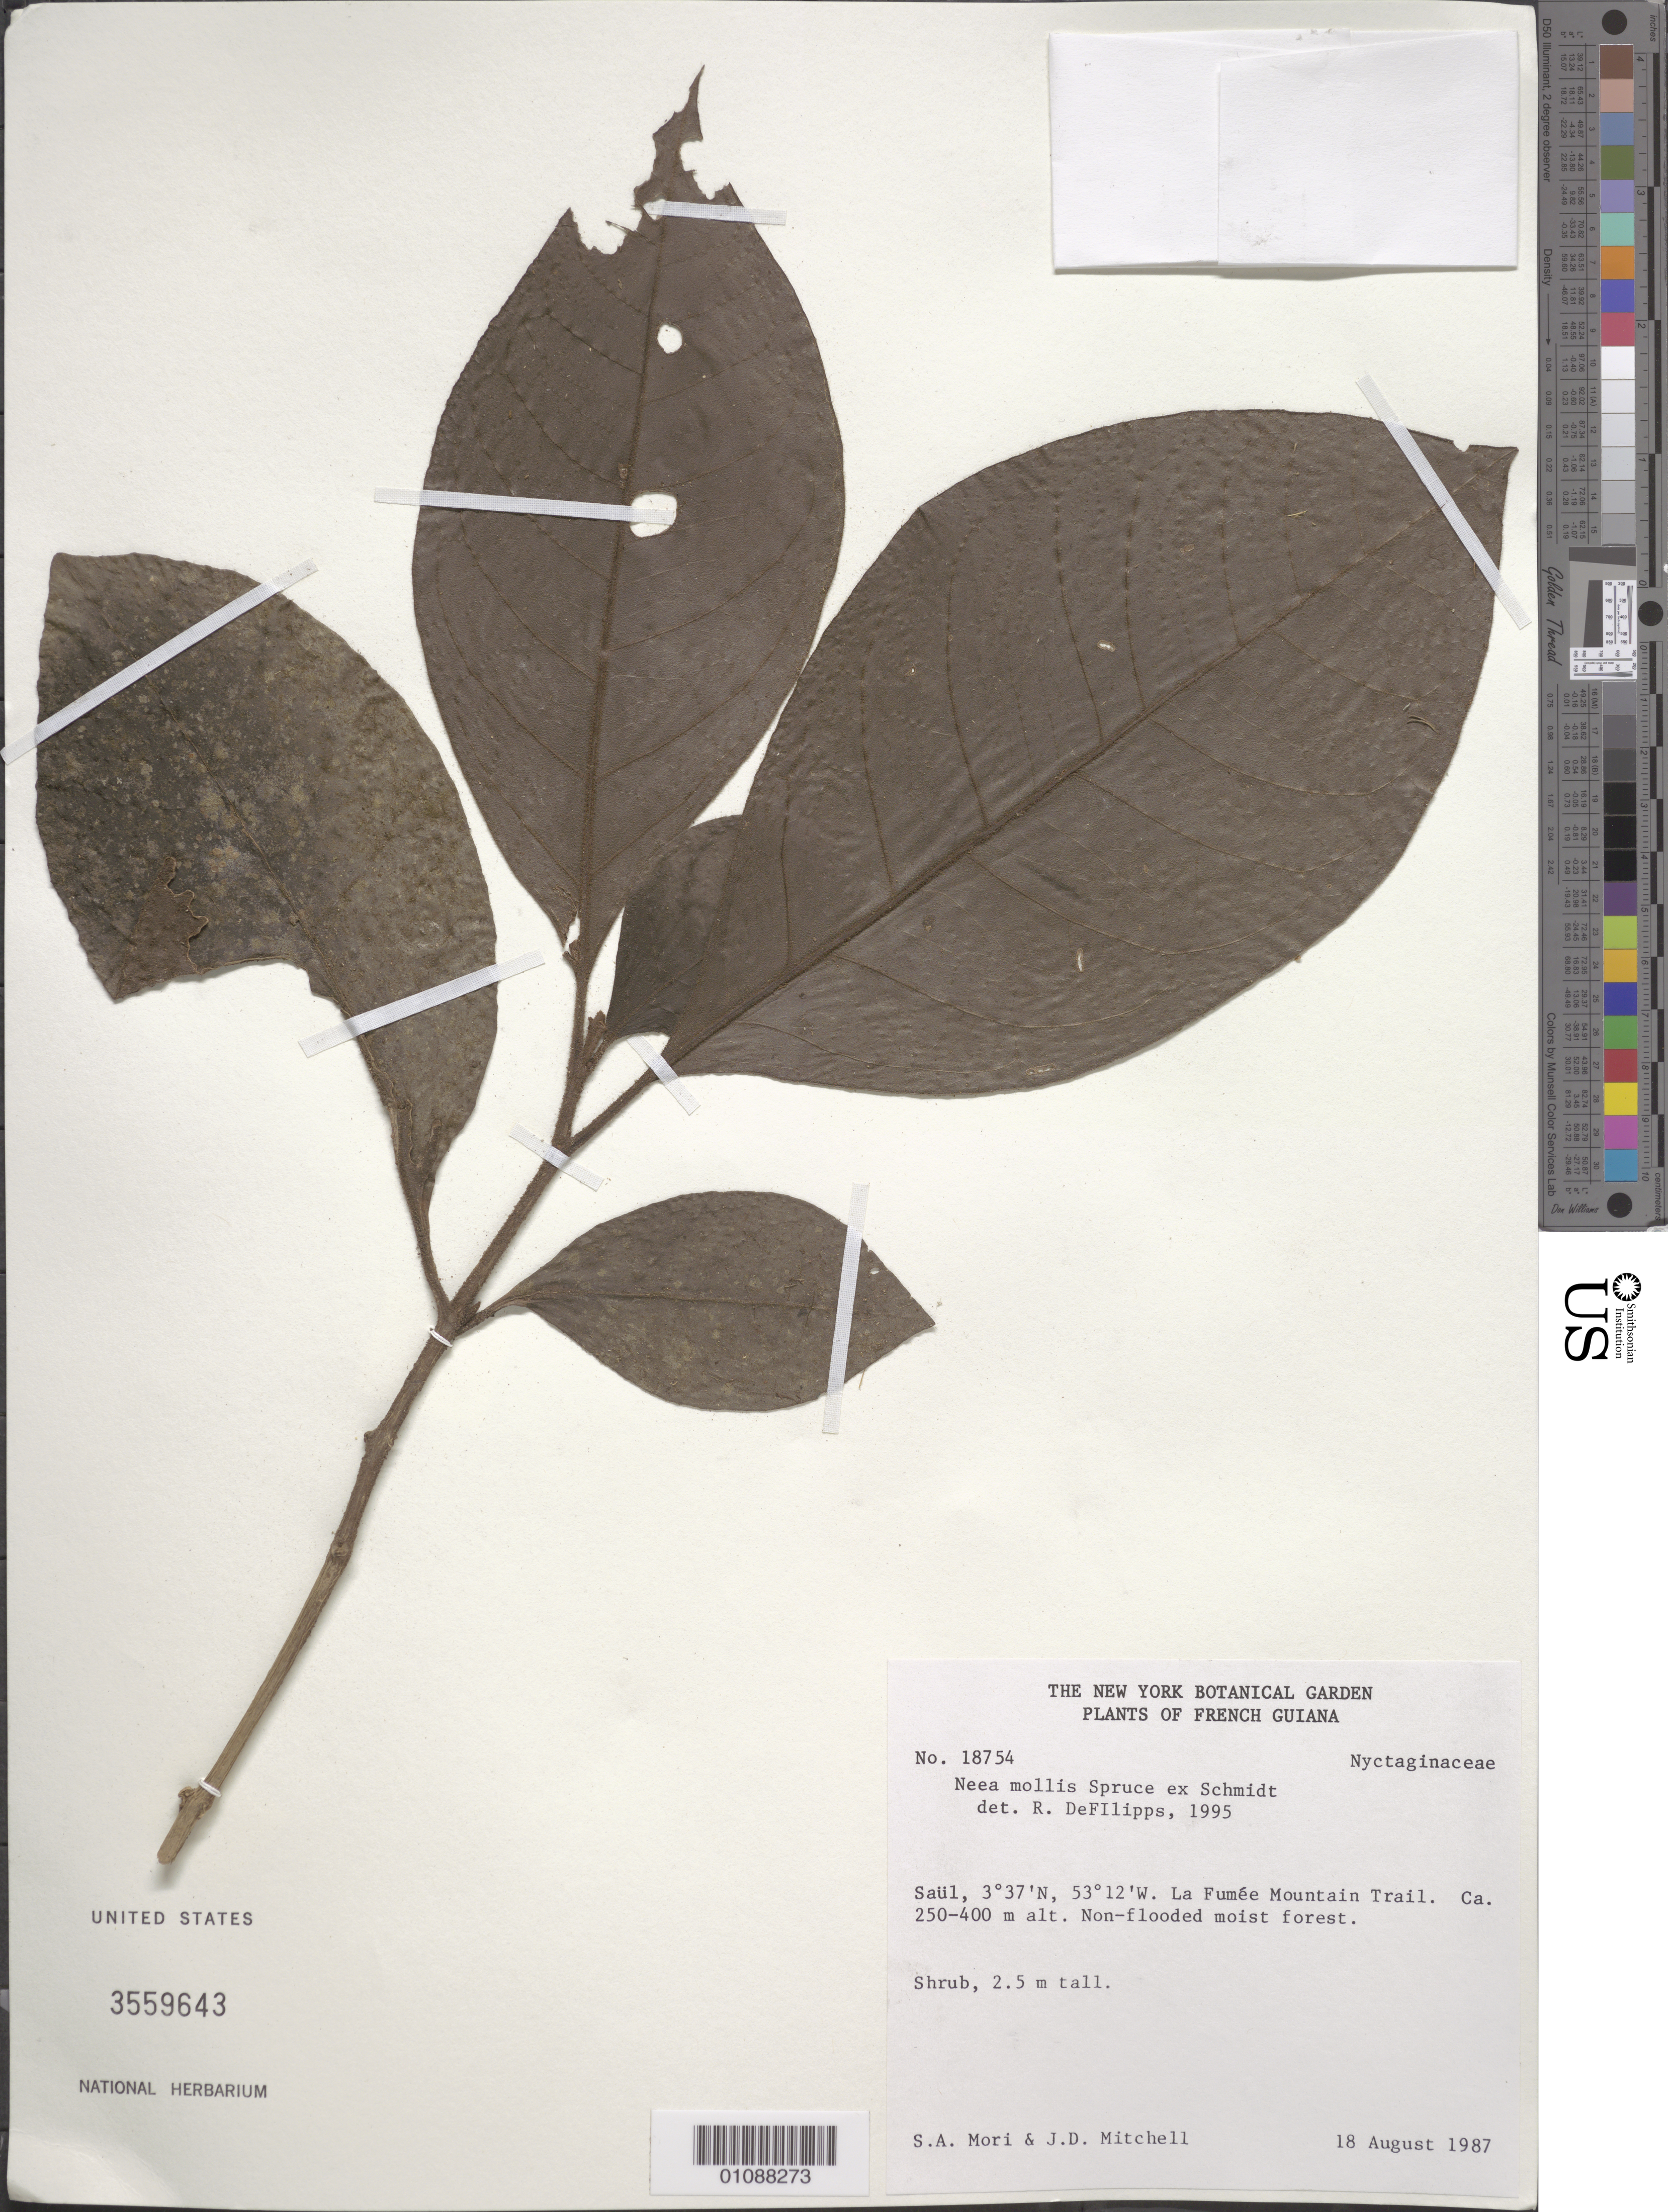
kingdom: Plantae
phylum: Tracheophyta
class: Magnoliopsida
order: Caryophyllales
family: Nyctaginaceae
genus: Neea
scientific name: Neea mollis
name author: Spruce ex J.A. Schmidt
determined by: DeFilipps, R. A.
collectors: S. Mori & J. D. Mitchell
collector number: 18754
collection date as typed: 18-Aug-87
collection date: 1987-08-18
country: French Guiana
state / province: Saint-Laurent-du-Maroni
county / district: Saül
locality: Saül, La Fumée Mountain Trail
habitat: Non-flooded moist forest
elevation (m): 250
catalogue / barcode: US 3559643